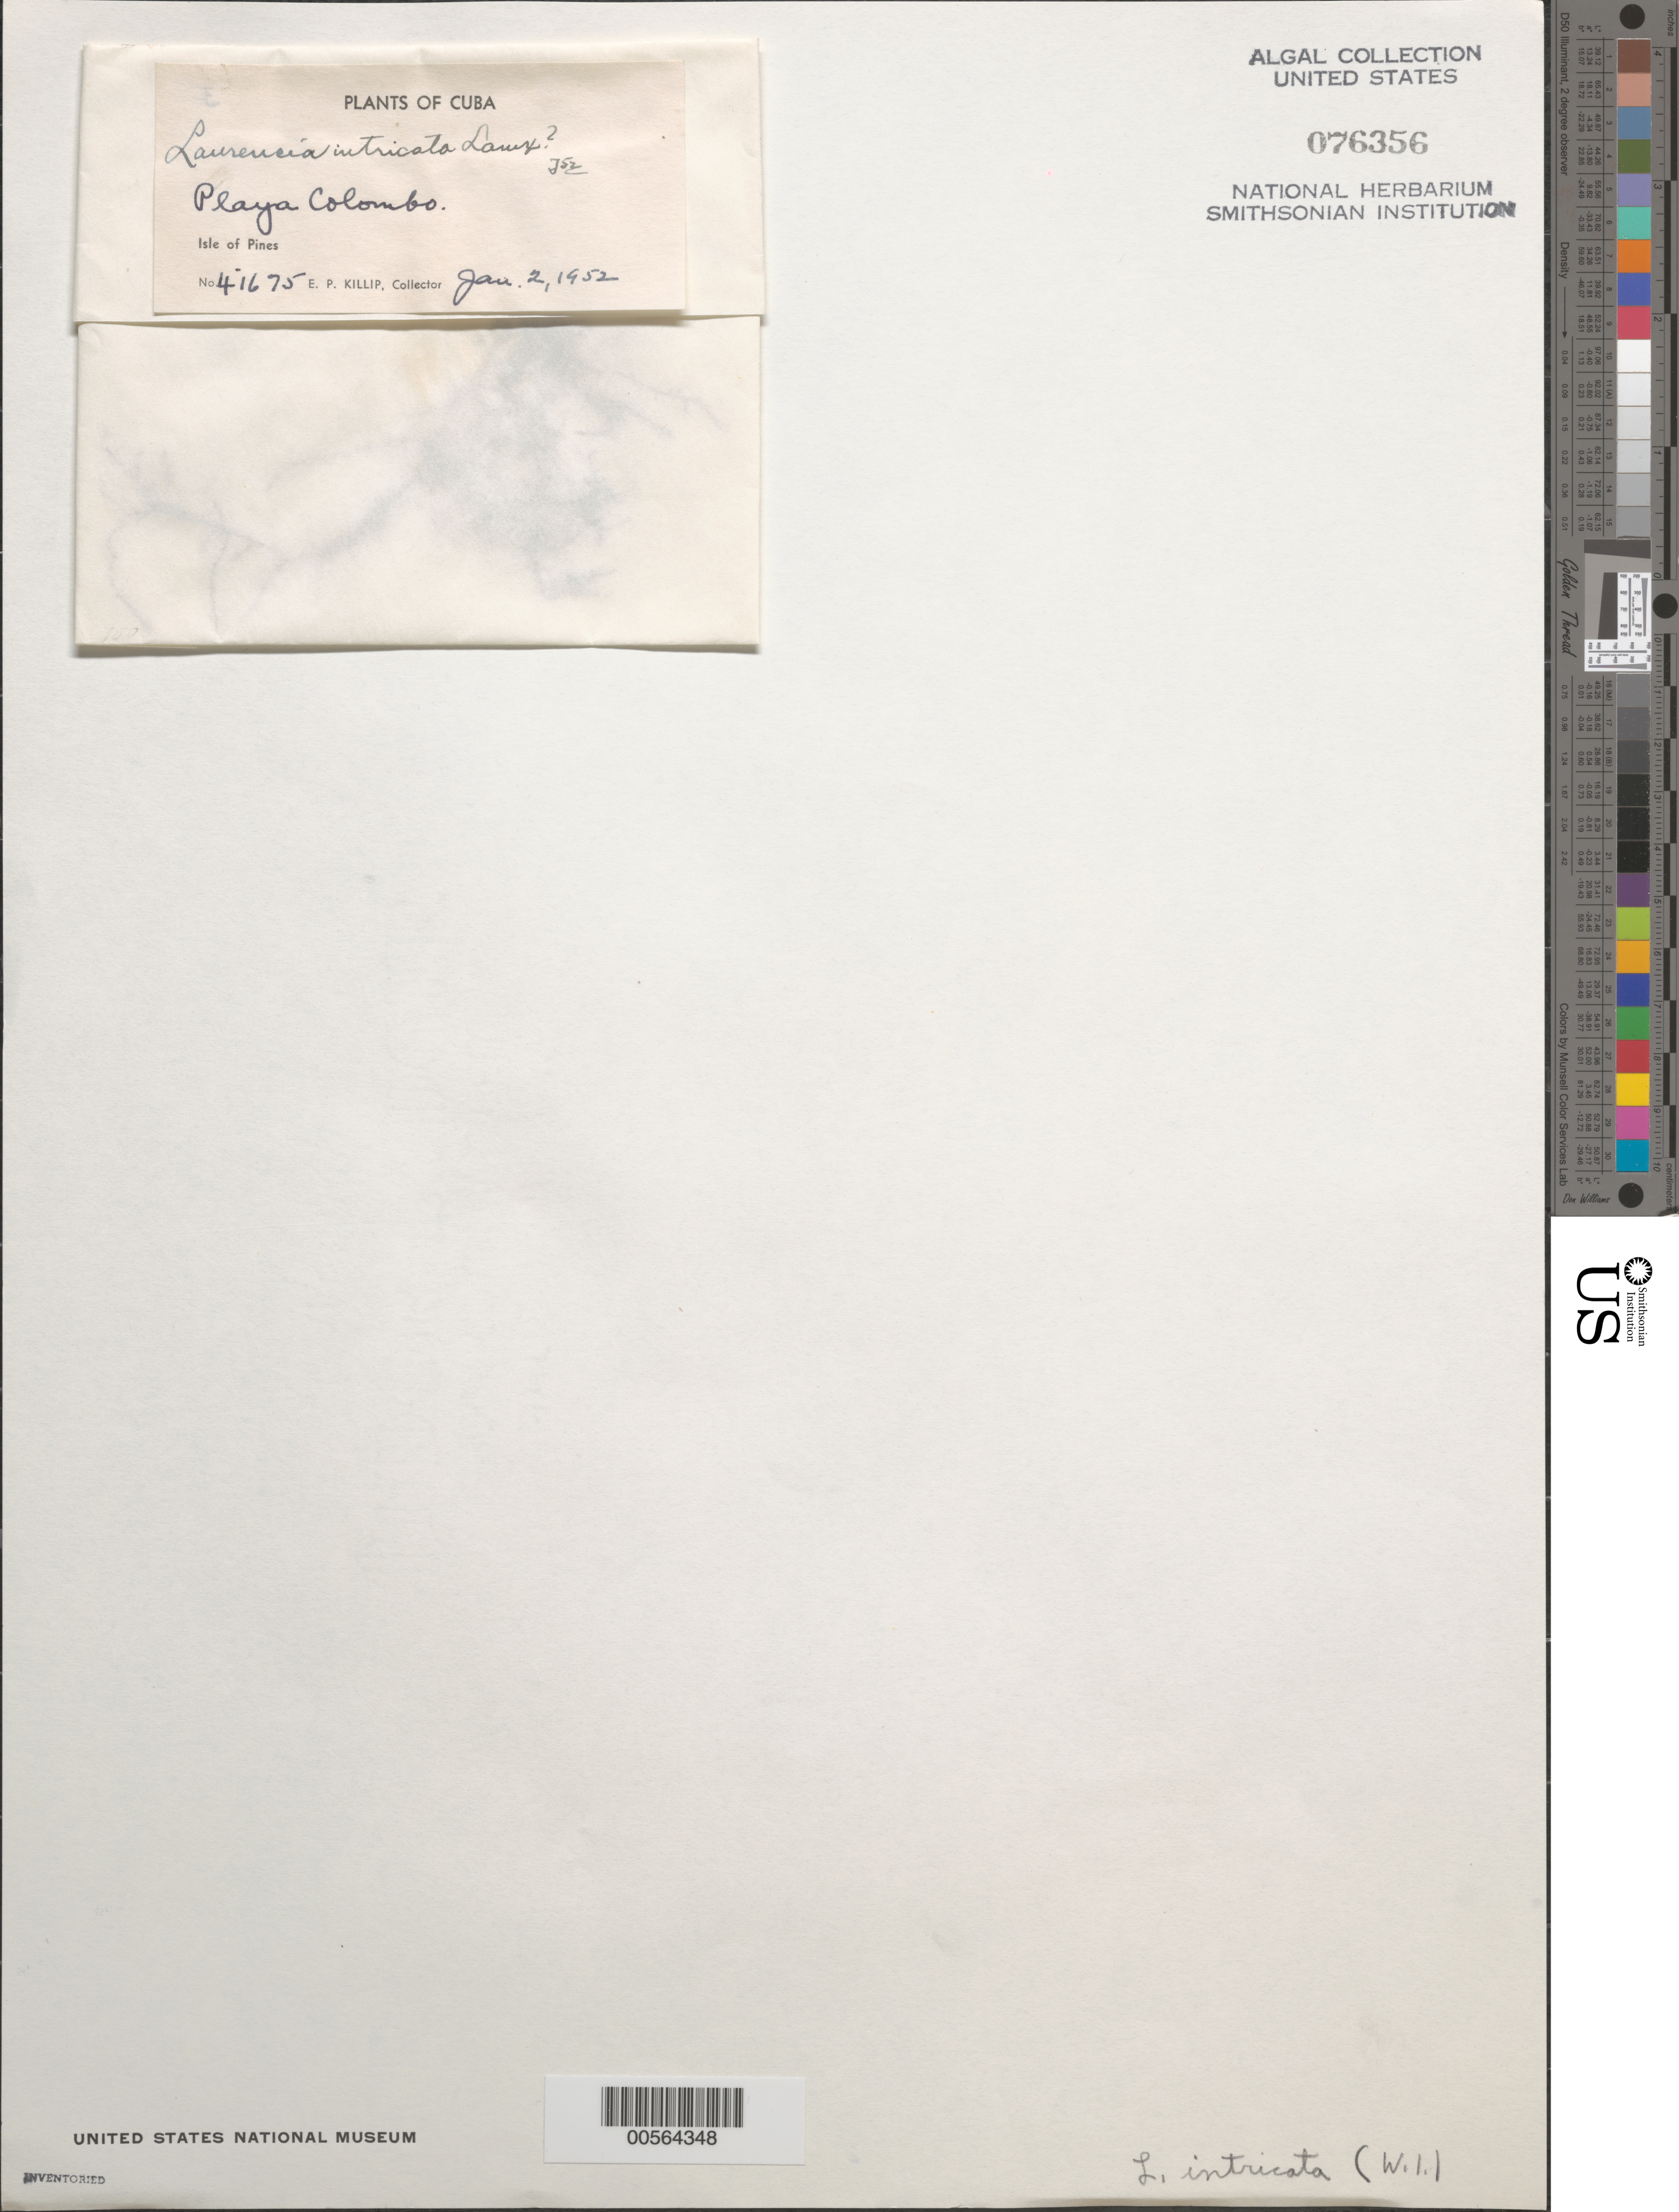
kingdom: Plantae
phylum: Rhodophyta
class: Florideophyceae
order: Ceramiales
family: Rhodomelaceae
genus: Laurencia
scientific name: Laurencia intricata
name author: J.V.Lamouroux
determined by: Taylor, William R.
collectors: E. P. Killip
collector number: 41675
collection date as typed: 02 Jan 1952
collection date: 1952-01-02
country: Cuba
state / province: Isla de La Juventud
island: Isle of Youth (Isle of Pines)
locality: Playa Colompo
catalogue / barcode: US 76356